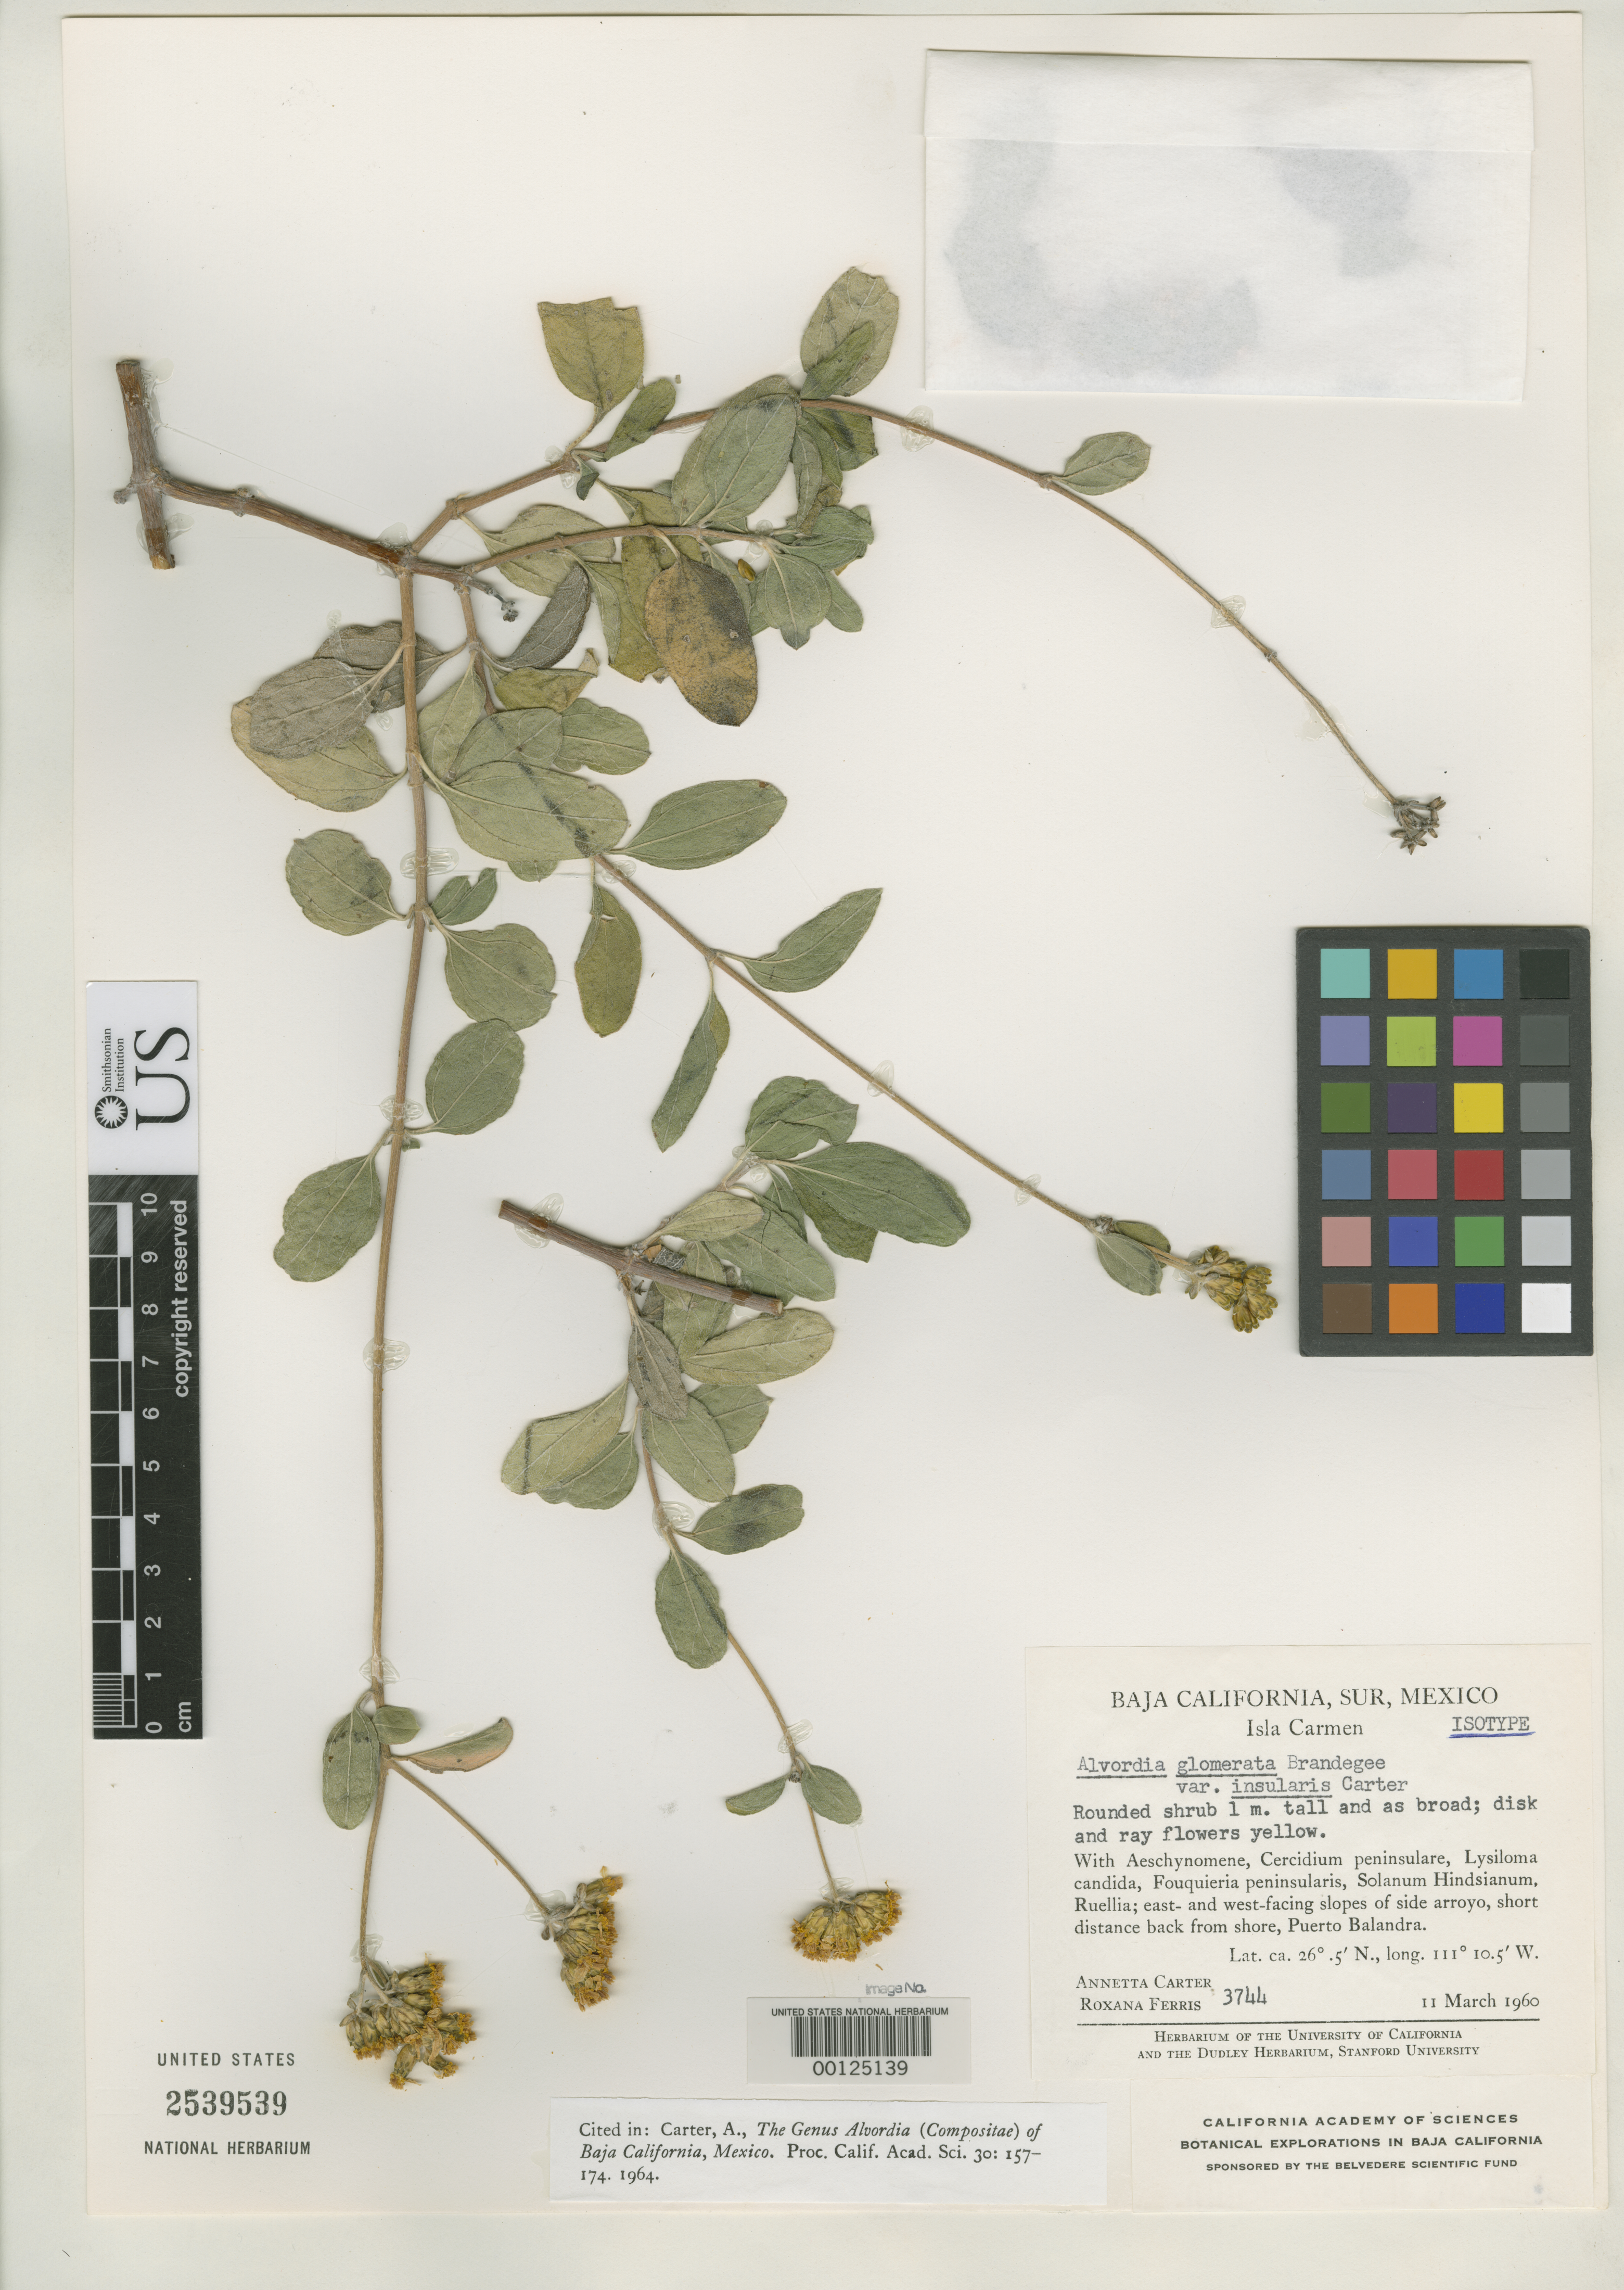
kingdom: Plantae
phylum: Tracheophyta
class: Magnoliopsida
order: Asterales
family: Asteraceae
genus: Alvordia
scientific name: Alvordia glomerata var. insularis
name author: A.M. Carter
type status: Isotype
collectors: A. M. Carter & R. S. Ferris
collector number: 3744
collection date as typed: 11 Mar 1960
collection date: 1960-03-11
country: Mexico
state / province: Baja California Sur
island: Carmen Island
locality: Puerto Balandra.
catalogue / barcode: US 2539539